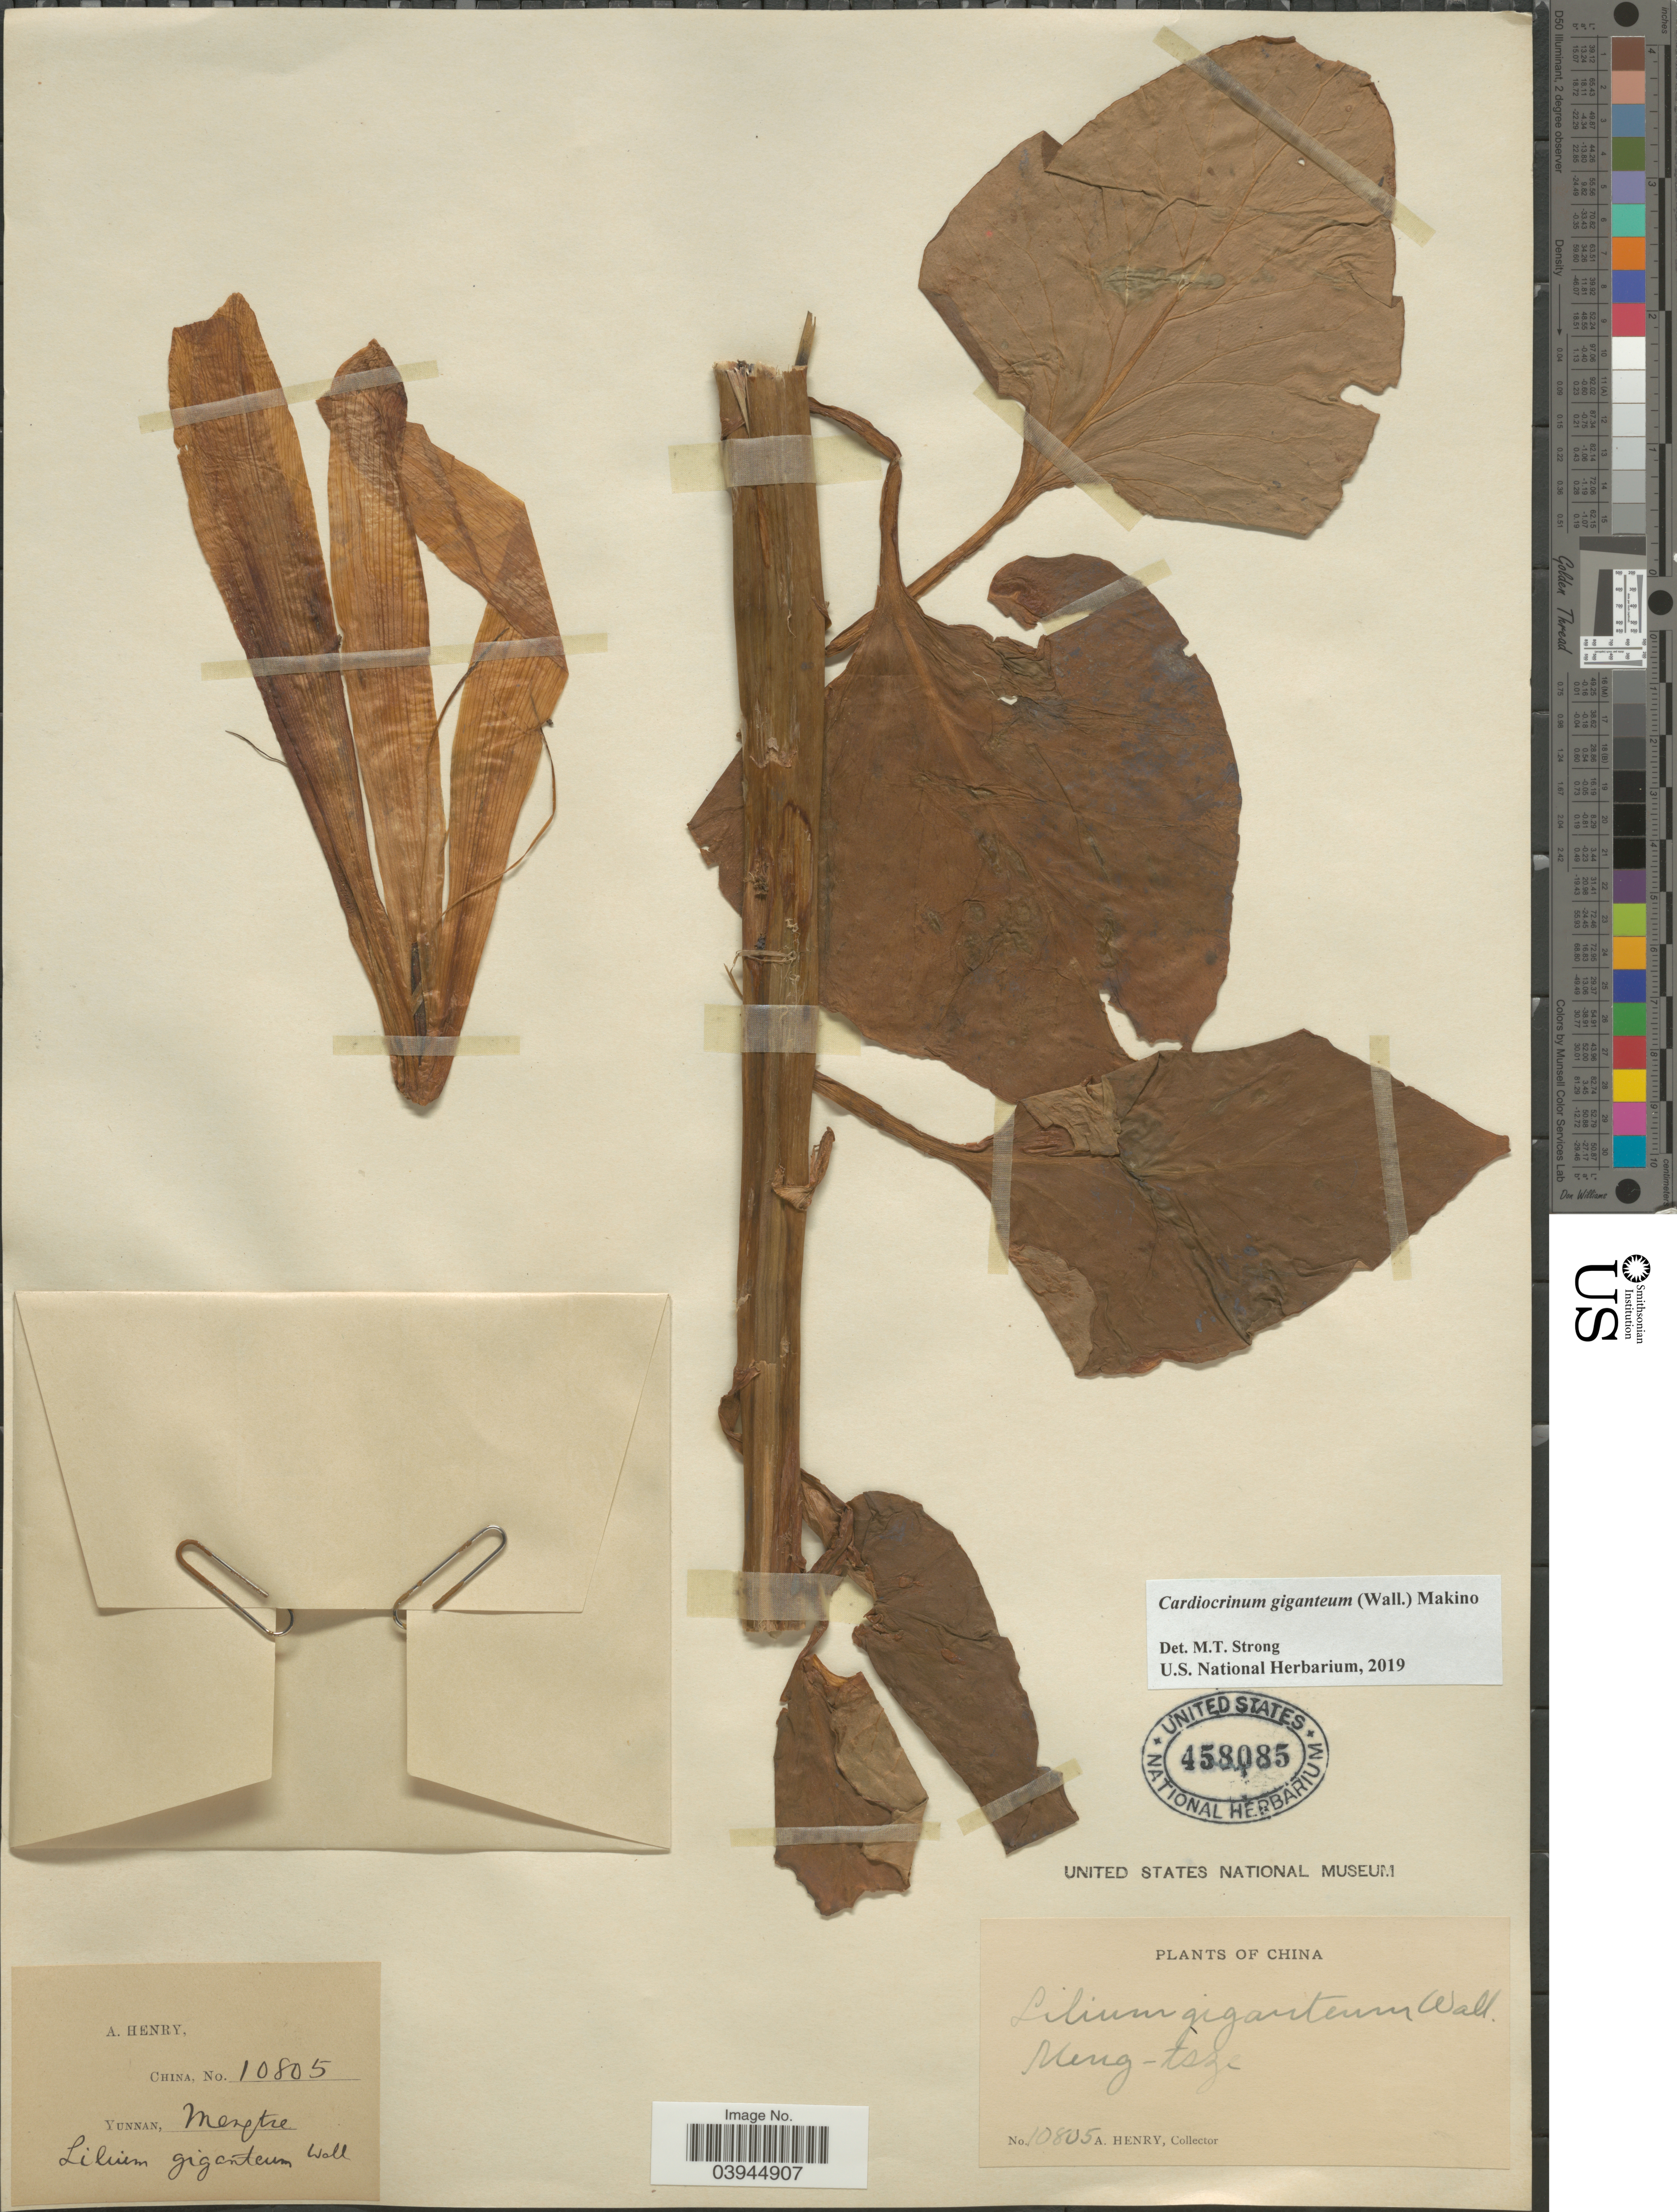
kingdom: Plantae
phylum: Tracheophyta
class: Liliopsida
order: Liliales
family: Liliaceae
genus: Cardiocrinum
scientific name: Cardiocrinum giganteum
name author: (Wall.) Makino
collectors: A. Henry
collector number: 10805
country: China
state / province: Yunnan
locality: Mengtsze.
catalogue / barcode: US 458085